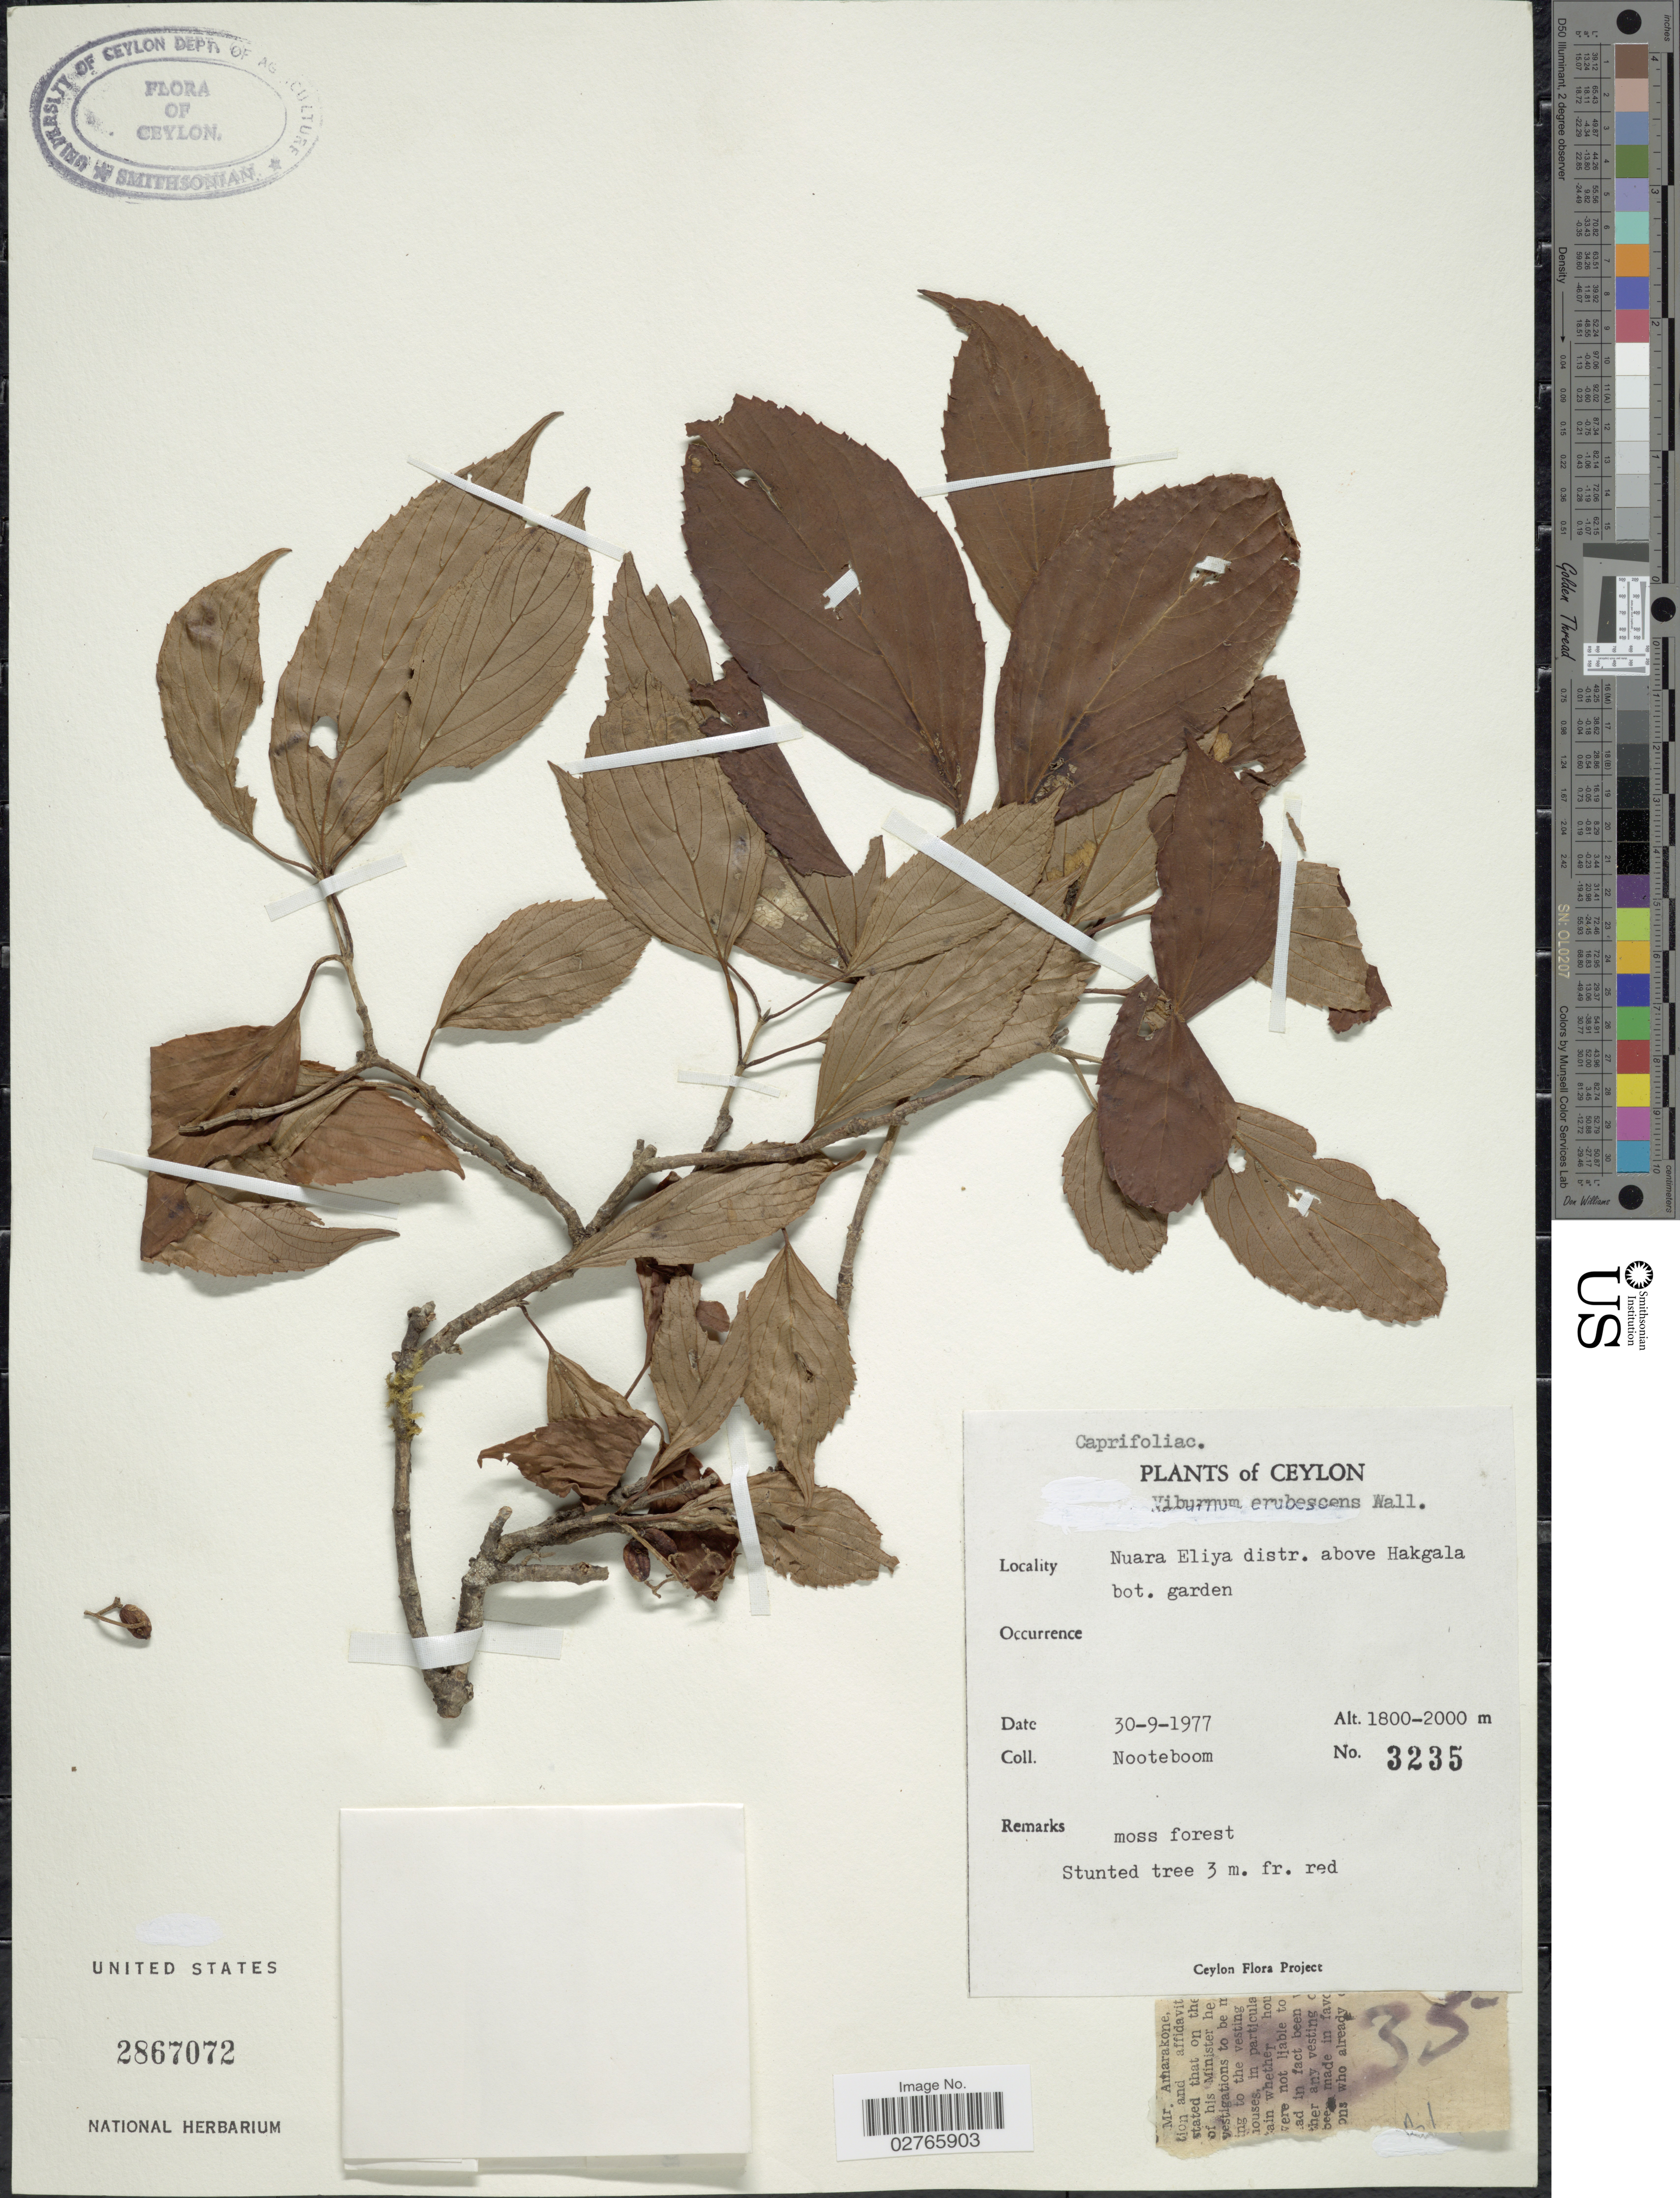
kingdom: Plantae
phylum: Tracheophyta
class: Magnoliopsida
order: Dipsacales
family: Viburnaceae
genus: Viburnum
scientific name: Viburnum erubescens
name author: Wall.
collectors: Nooteboom, --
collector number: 3235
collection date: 1977-09-30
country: Sri Lanka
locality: Ceylon. Nuara Eliya distr. above Hakgala bot. garden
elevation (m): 1800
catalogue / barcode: US 2867072